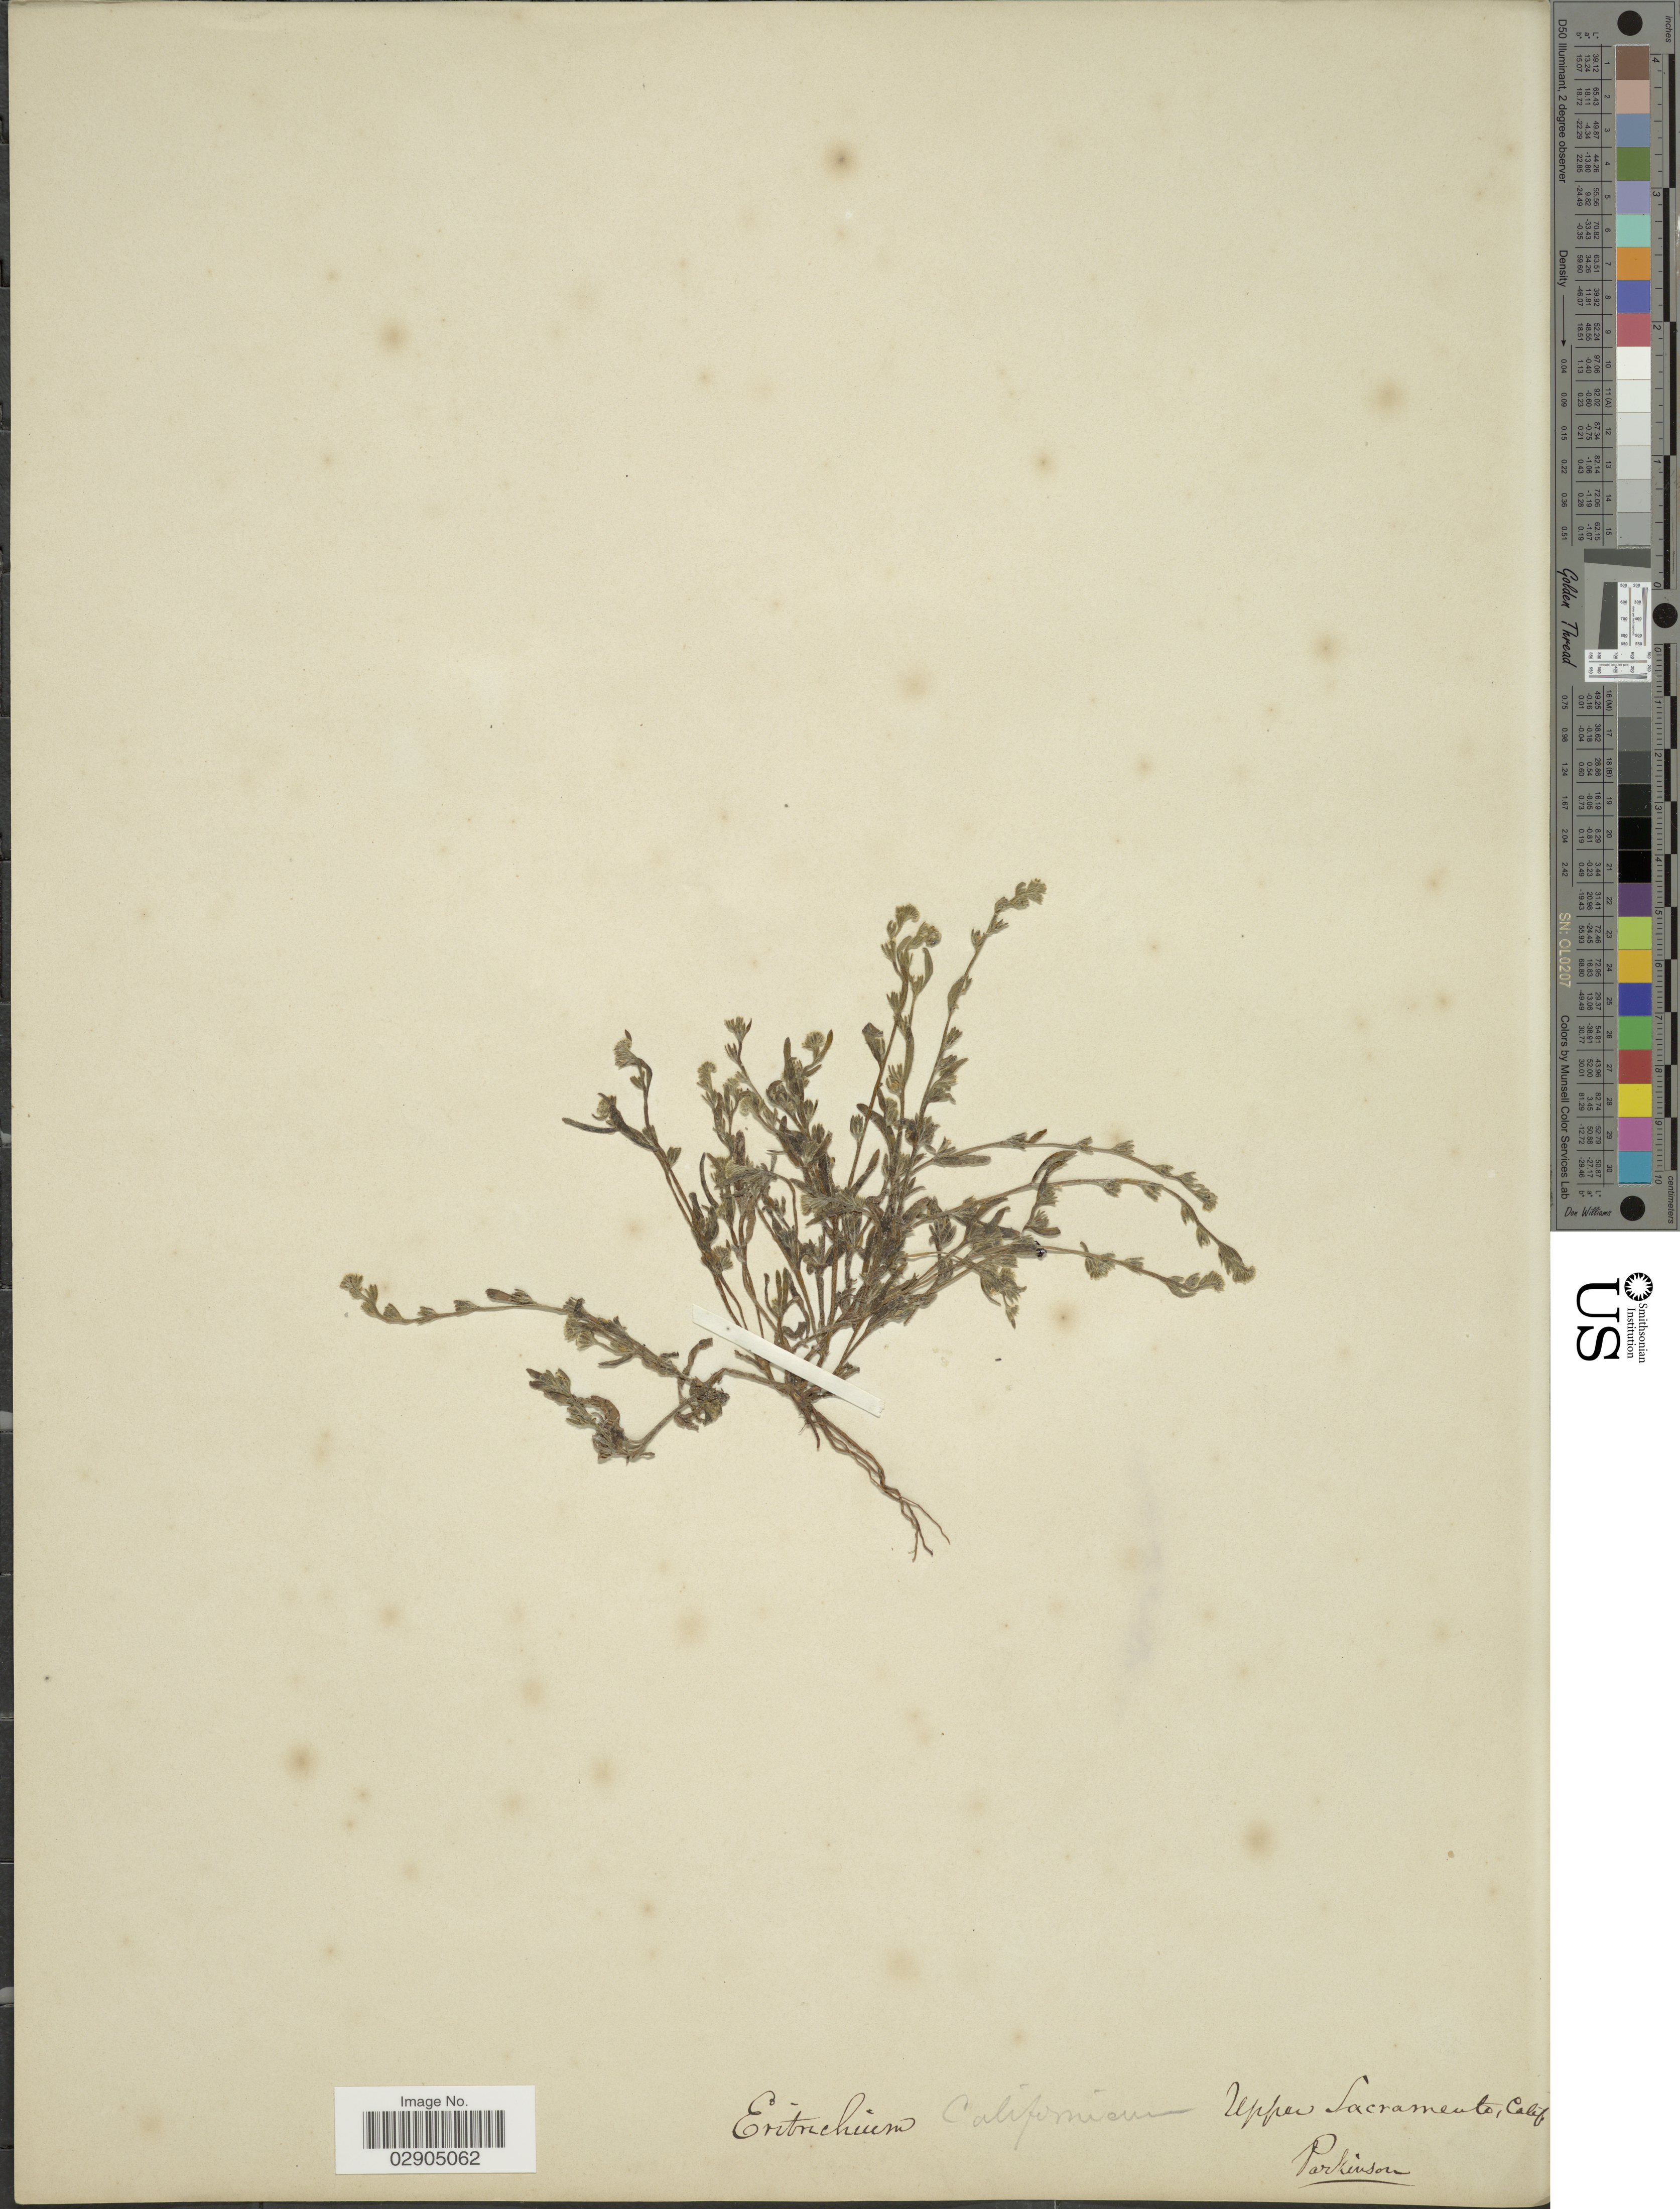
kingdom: Plantae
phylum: Tracheophyta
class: Magnoliopsida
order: Boraginales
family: Boraginaceae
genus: Allocarya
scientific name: Allocarya californica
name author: (Fisch. & C.A. Mey.) Greene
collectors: Parkinson, --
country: United States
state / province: California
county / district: Sacramento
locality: Upper Sacramento.